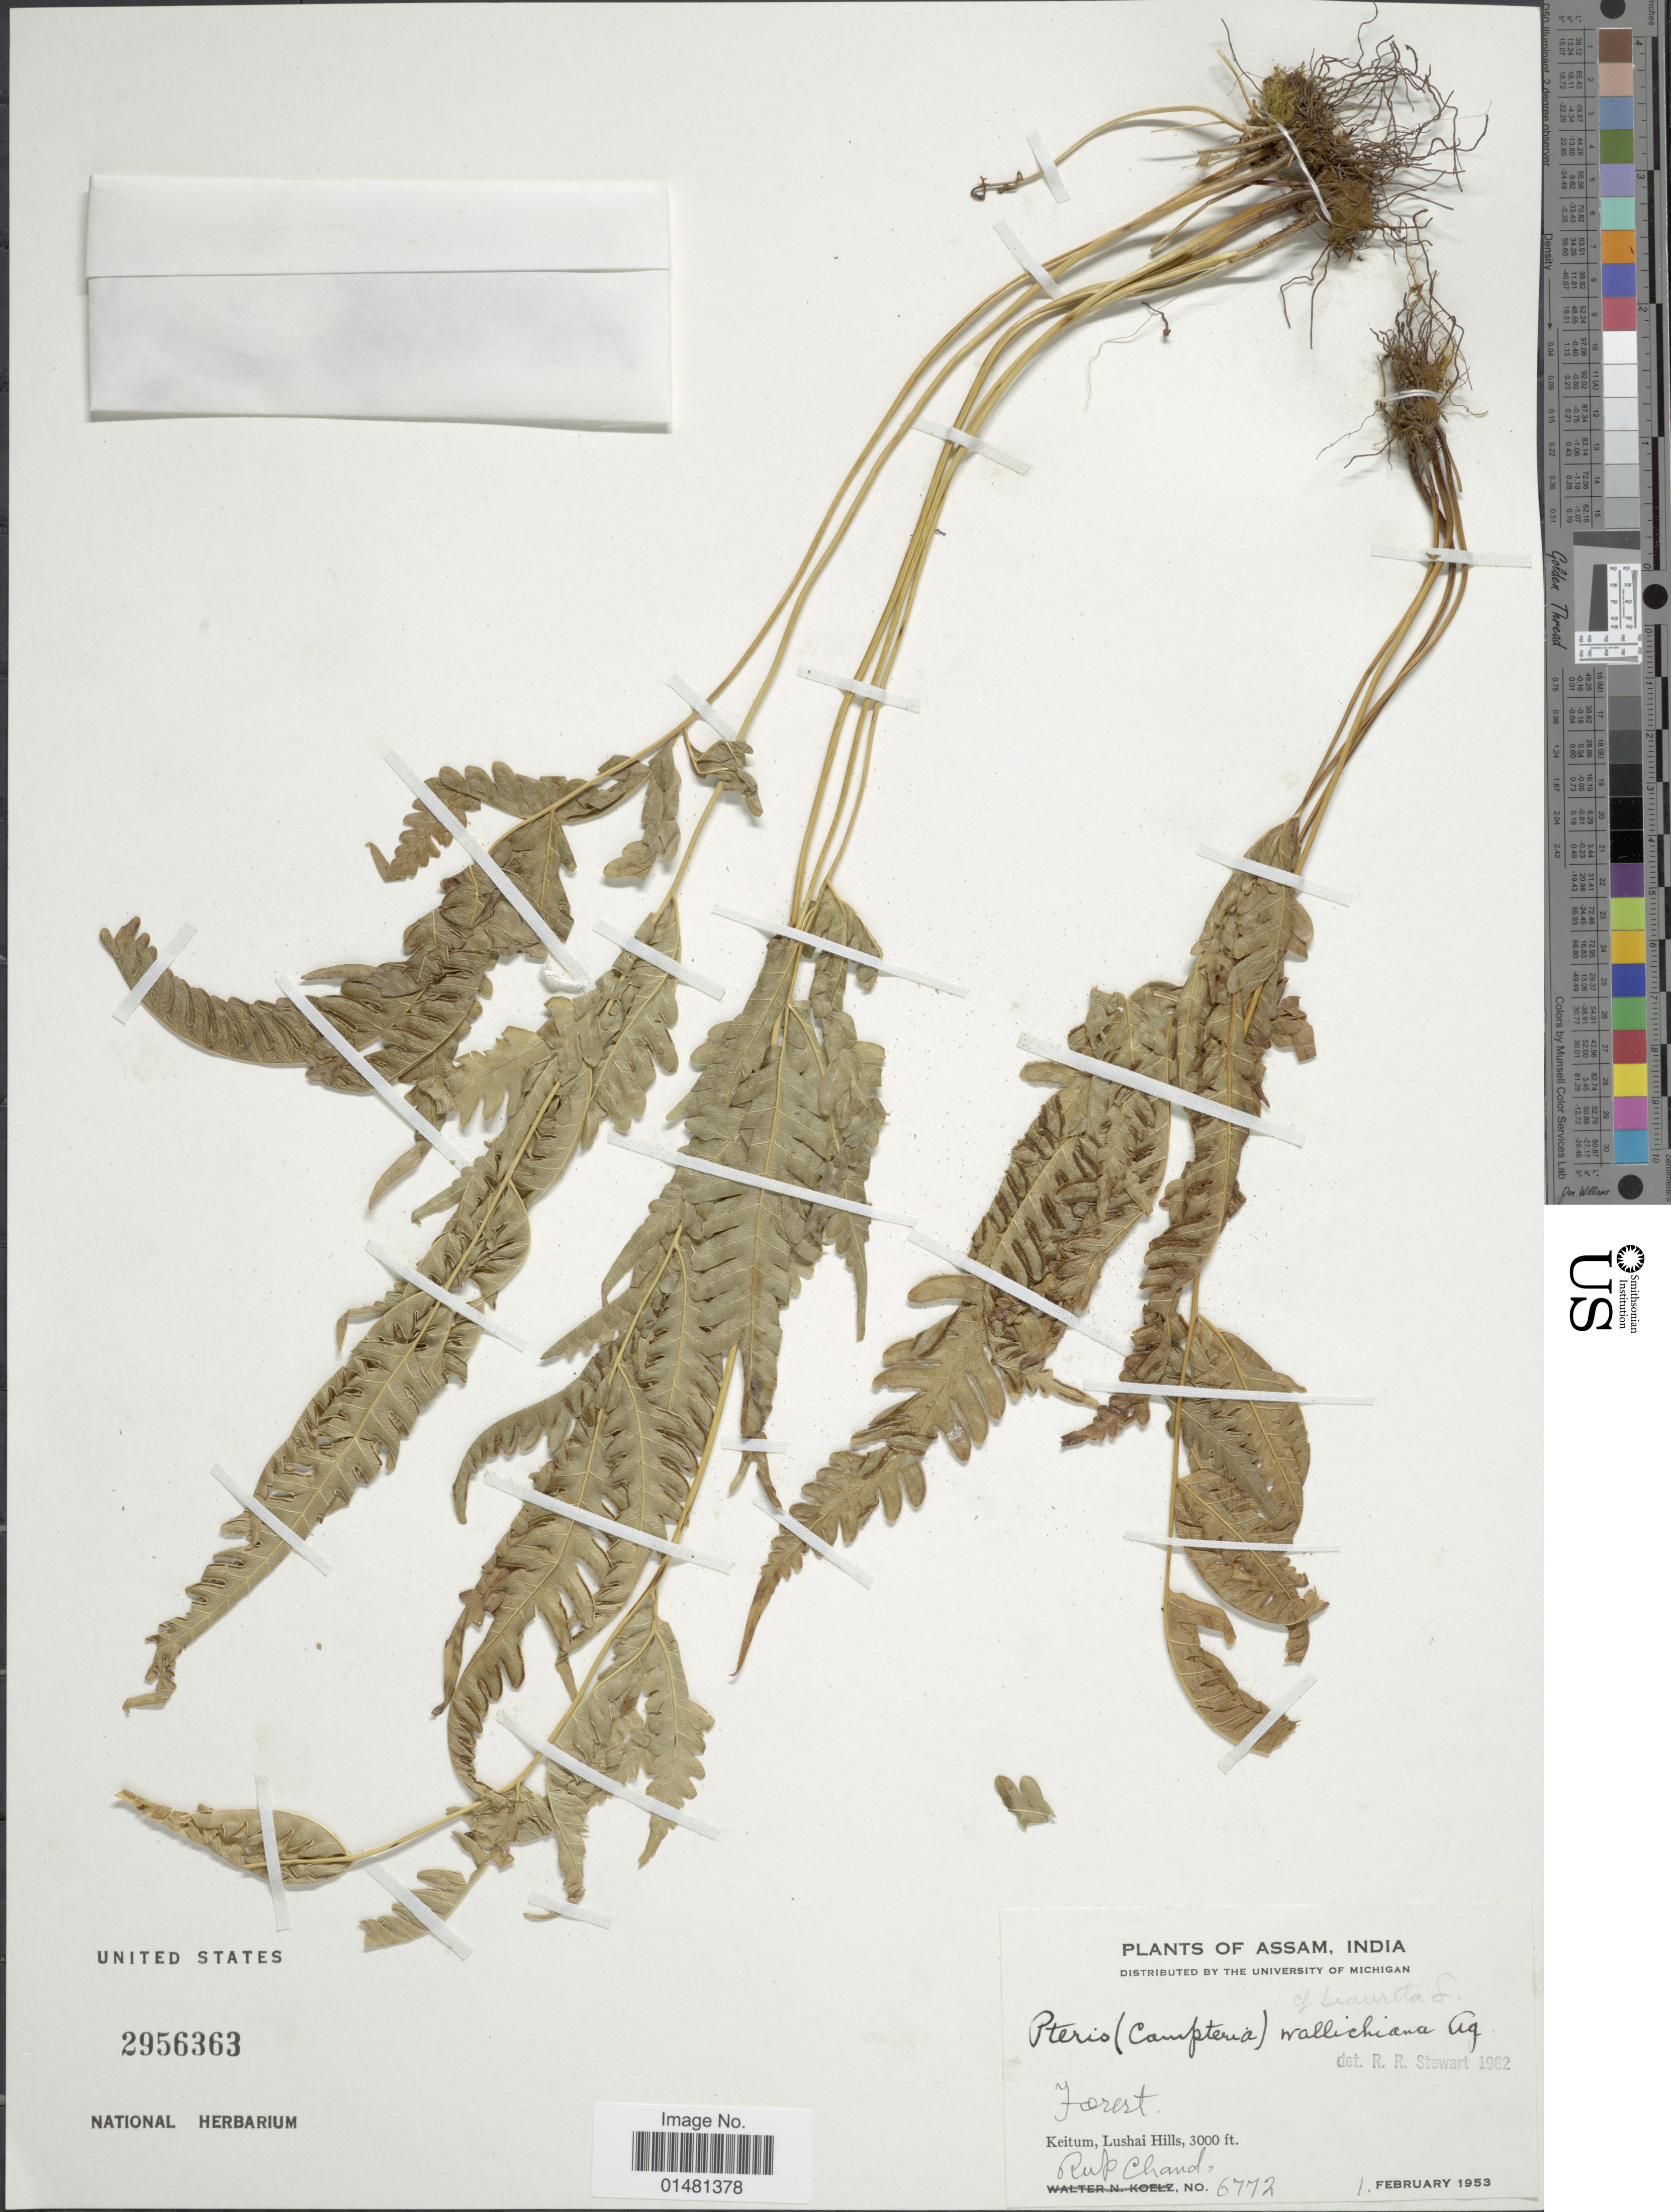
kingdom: Plantae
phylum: Tracheophyta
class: Polypodiopsida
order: Polypodiales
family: Pteridaceae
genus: Pteris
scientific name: Pteris wallichiana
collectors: R. Chand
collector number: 6772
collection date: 1953-02-01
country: India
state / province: Assam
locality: Keitum, Lushai Hills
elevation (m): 914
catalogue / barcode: US 2956363